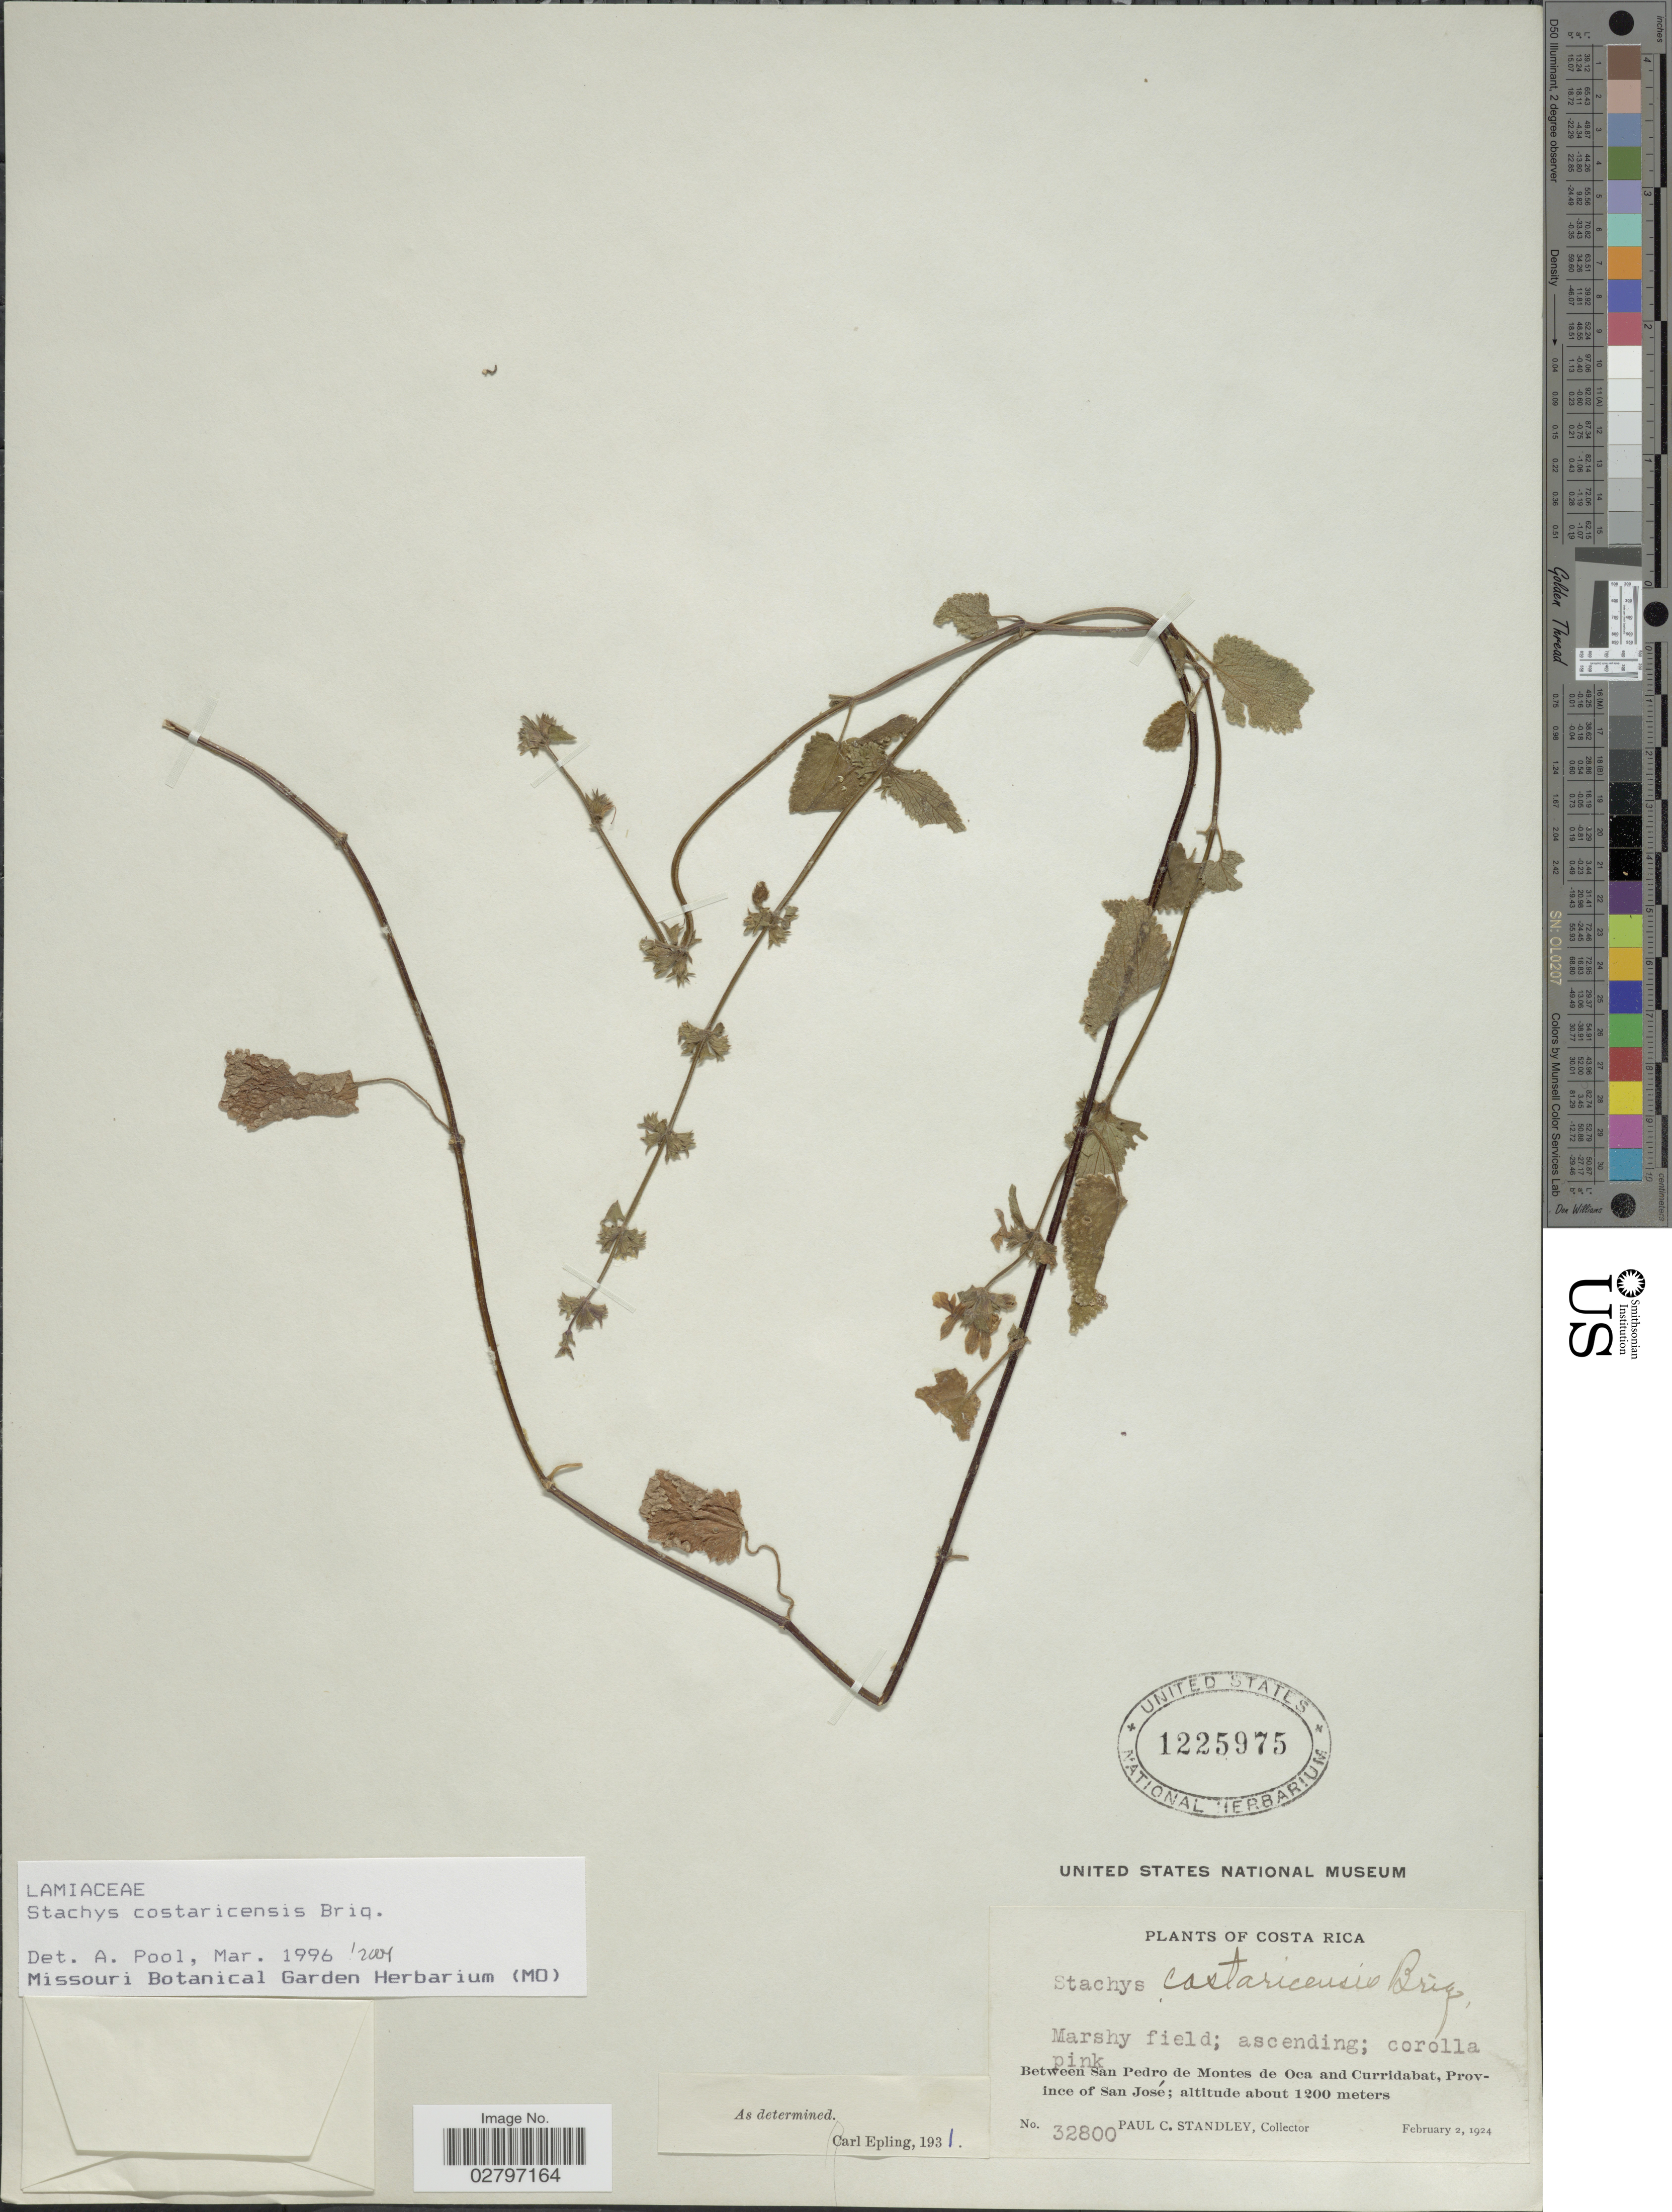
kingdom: Plantae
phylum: Tracheophyta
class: Magnoliopsida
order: Lamiales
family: Lamiaceae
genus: Stachys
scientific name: Stachys costaricensis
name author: Briq.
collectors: P. C. Standley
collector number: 32800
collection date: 1924-02-02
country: Costa Rica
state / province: San José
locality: Between San Pedro de Montes de Oca and Curridabat.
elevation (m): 1200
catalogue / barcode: US 1225975